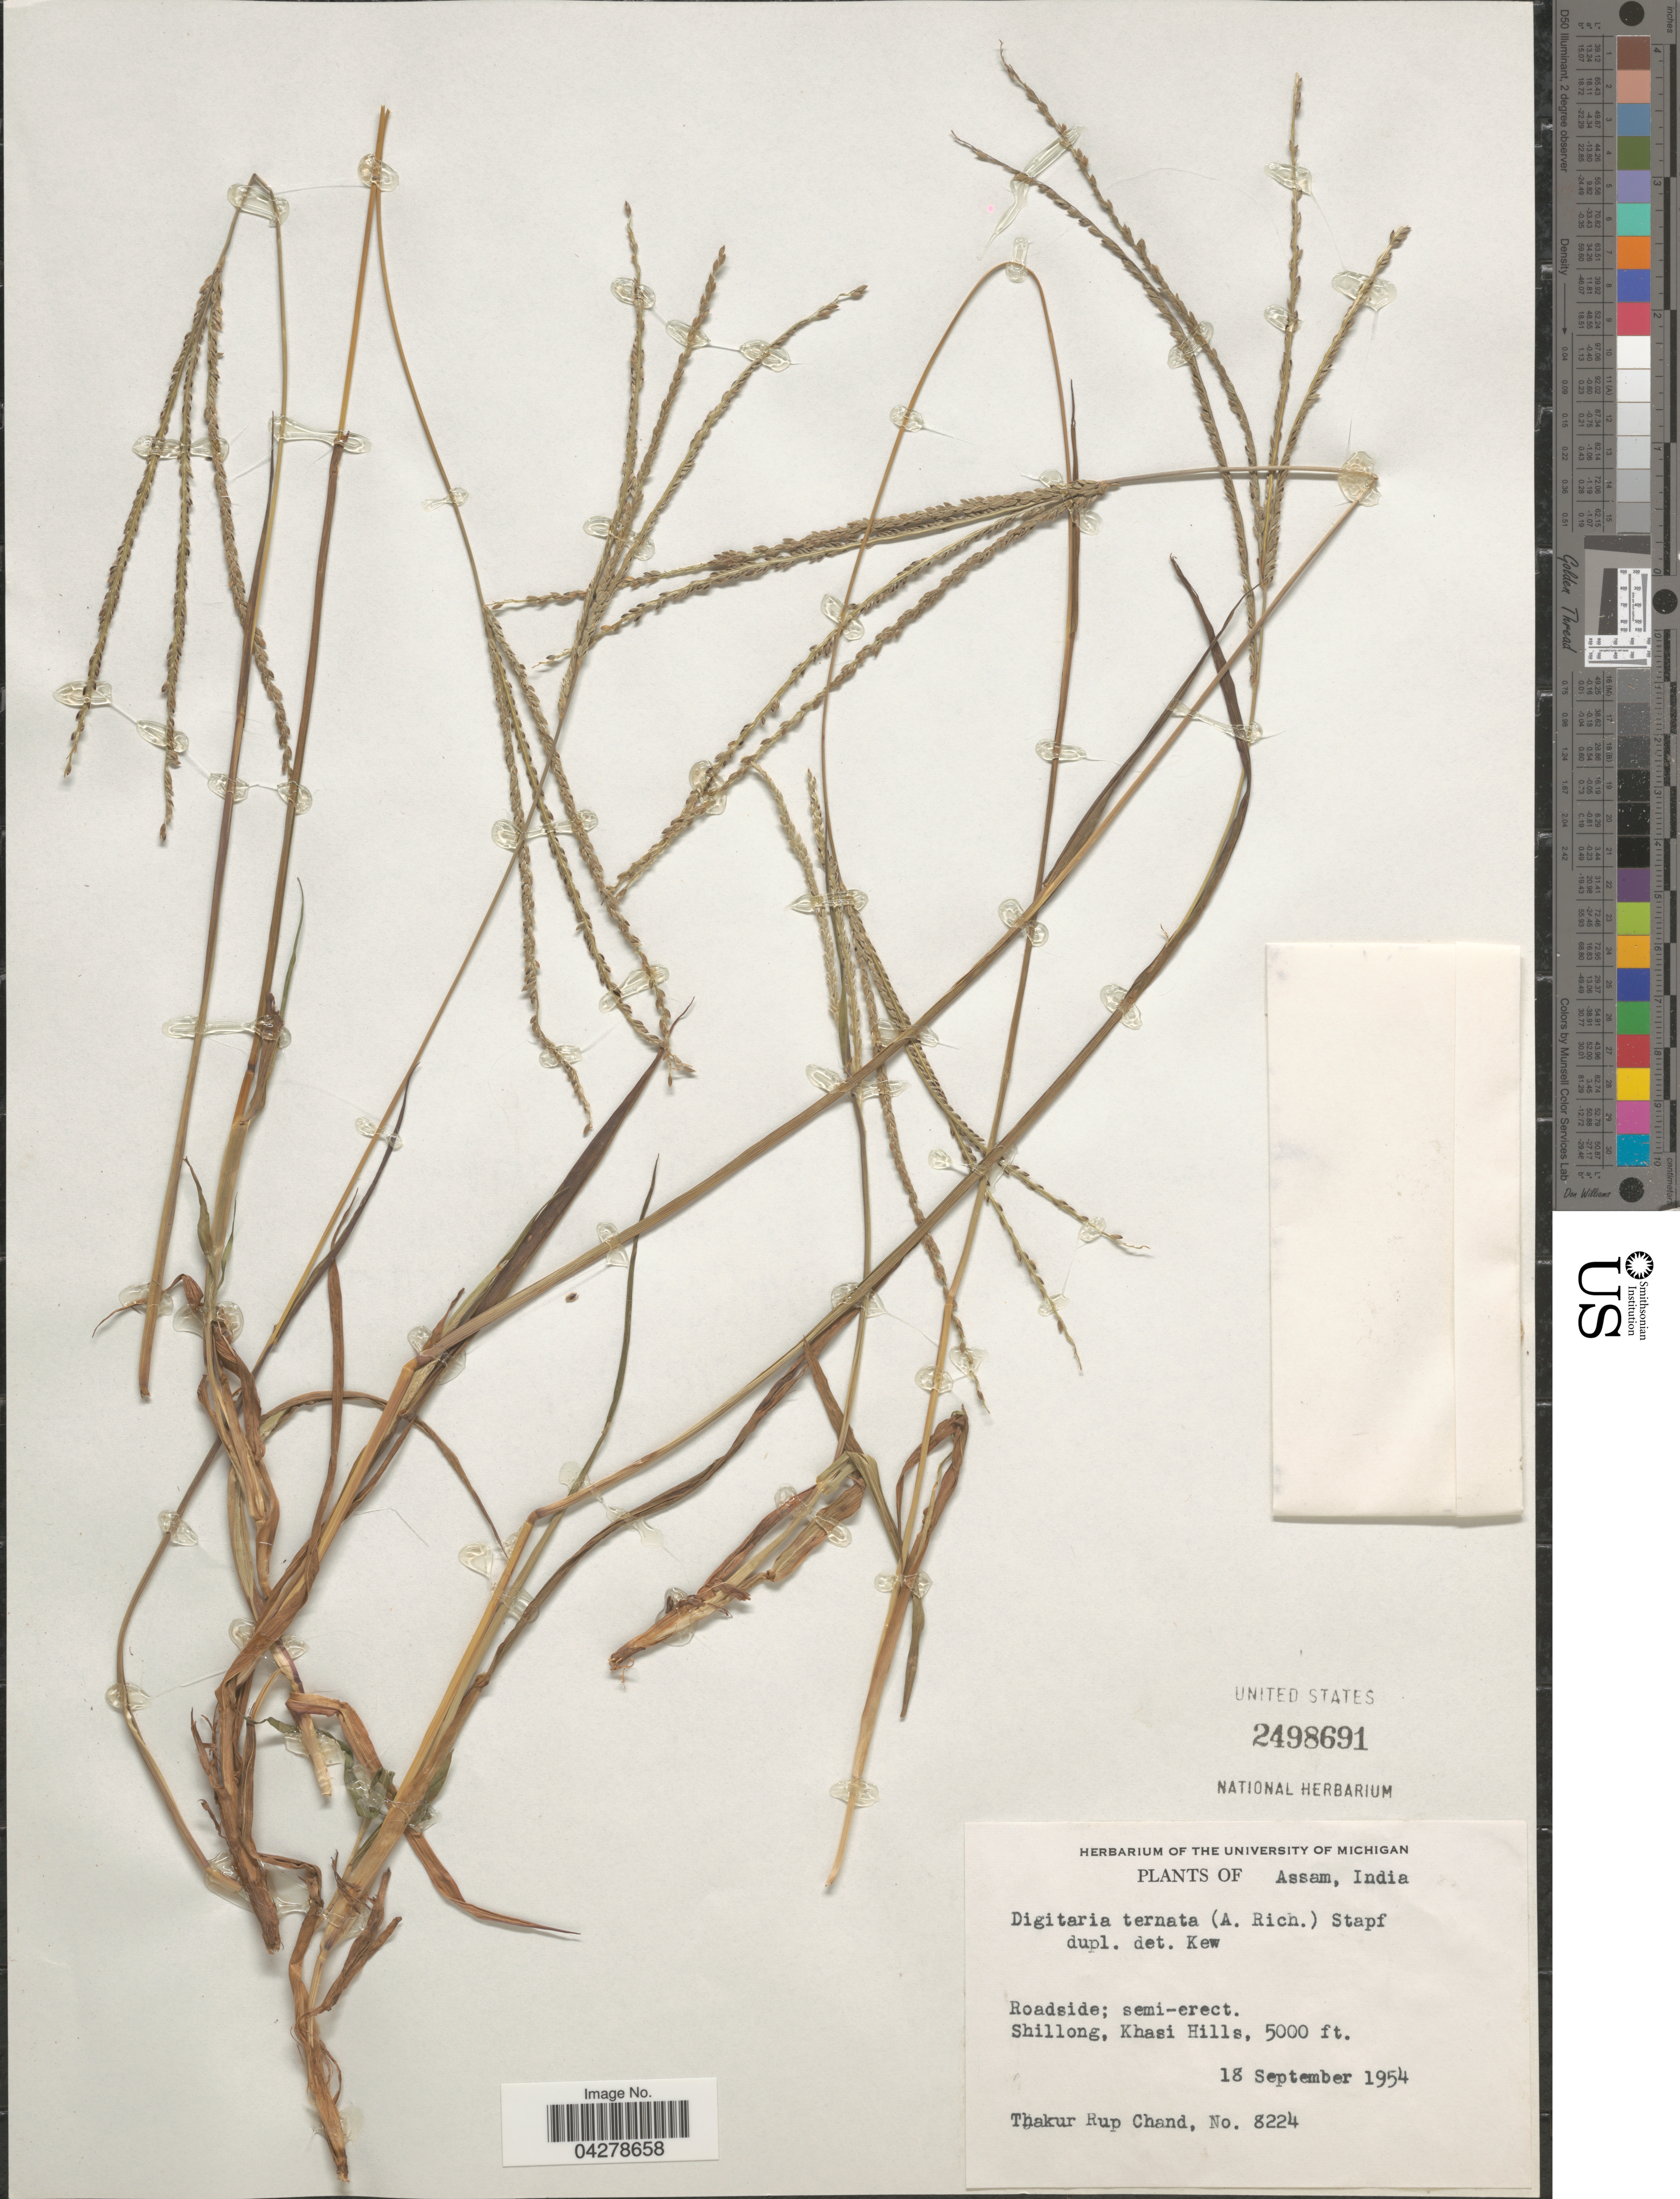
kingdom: Plantae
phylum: Tracheophyta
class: Liliopsida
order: Poales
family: Poaceae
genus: Digitaria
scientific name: Digitaria ternata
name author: (Hochr. ex A. Rich.) Stapf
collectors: T. R. Chand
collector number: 8224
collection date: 1954-09-18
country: India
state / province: Meghalaya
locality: Shillong, Khasi Hills.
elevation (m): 1524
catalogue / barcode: US 2498691